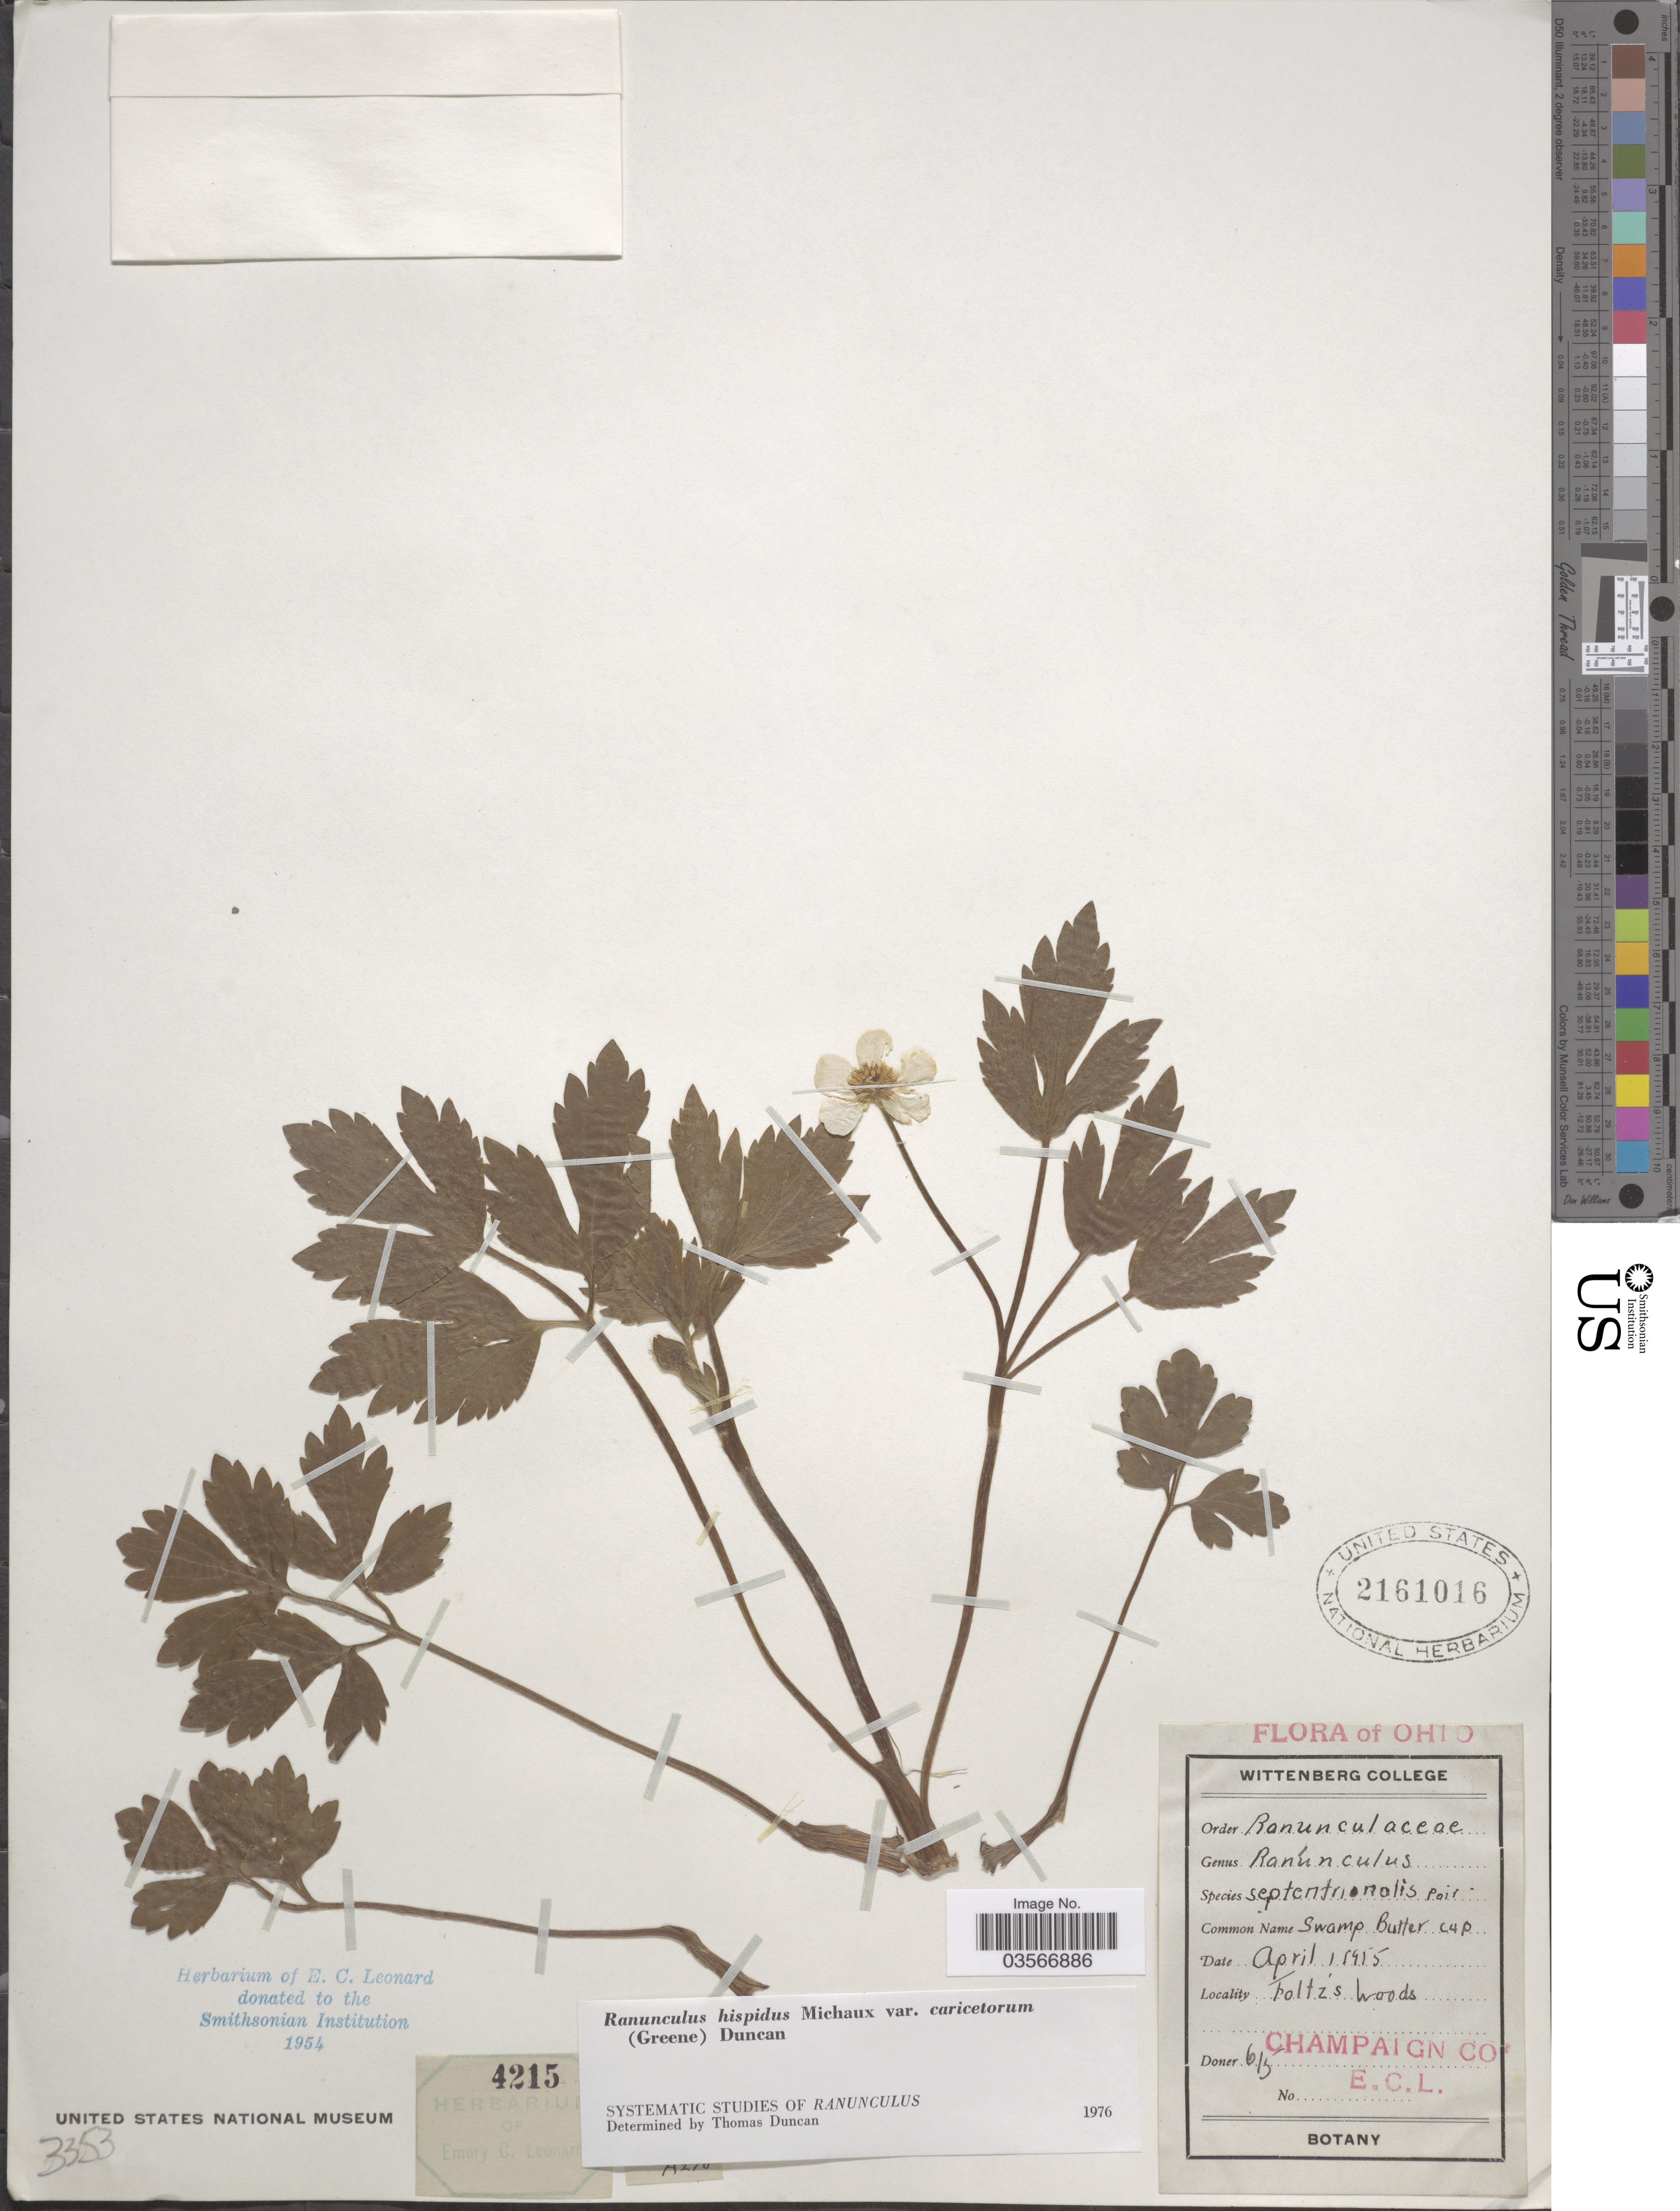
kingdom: Plantae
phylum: Tracheophyta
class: Magnoliopsida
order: Ranunculales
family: Ranunculaceae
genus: Ranunculus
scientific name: Ranunculus hispidus var. caricetorum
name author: Michx.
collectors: E. C. Leonard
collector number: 615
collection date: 1955-04-01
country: United States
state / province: Ohio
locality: Foltz's Woods. Champaign Co.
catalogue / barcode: US 2161016